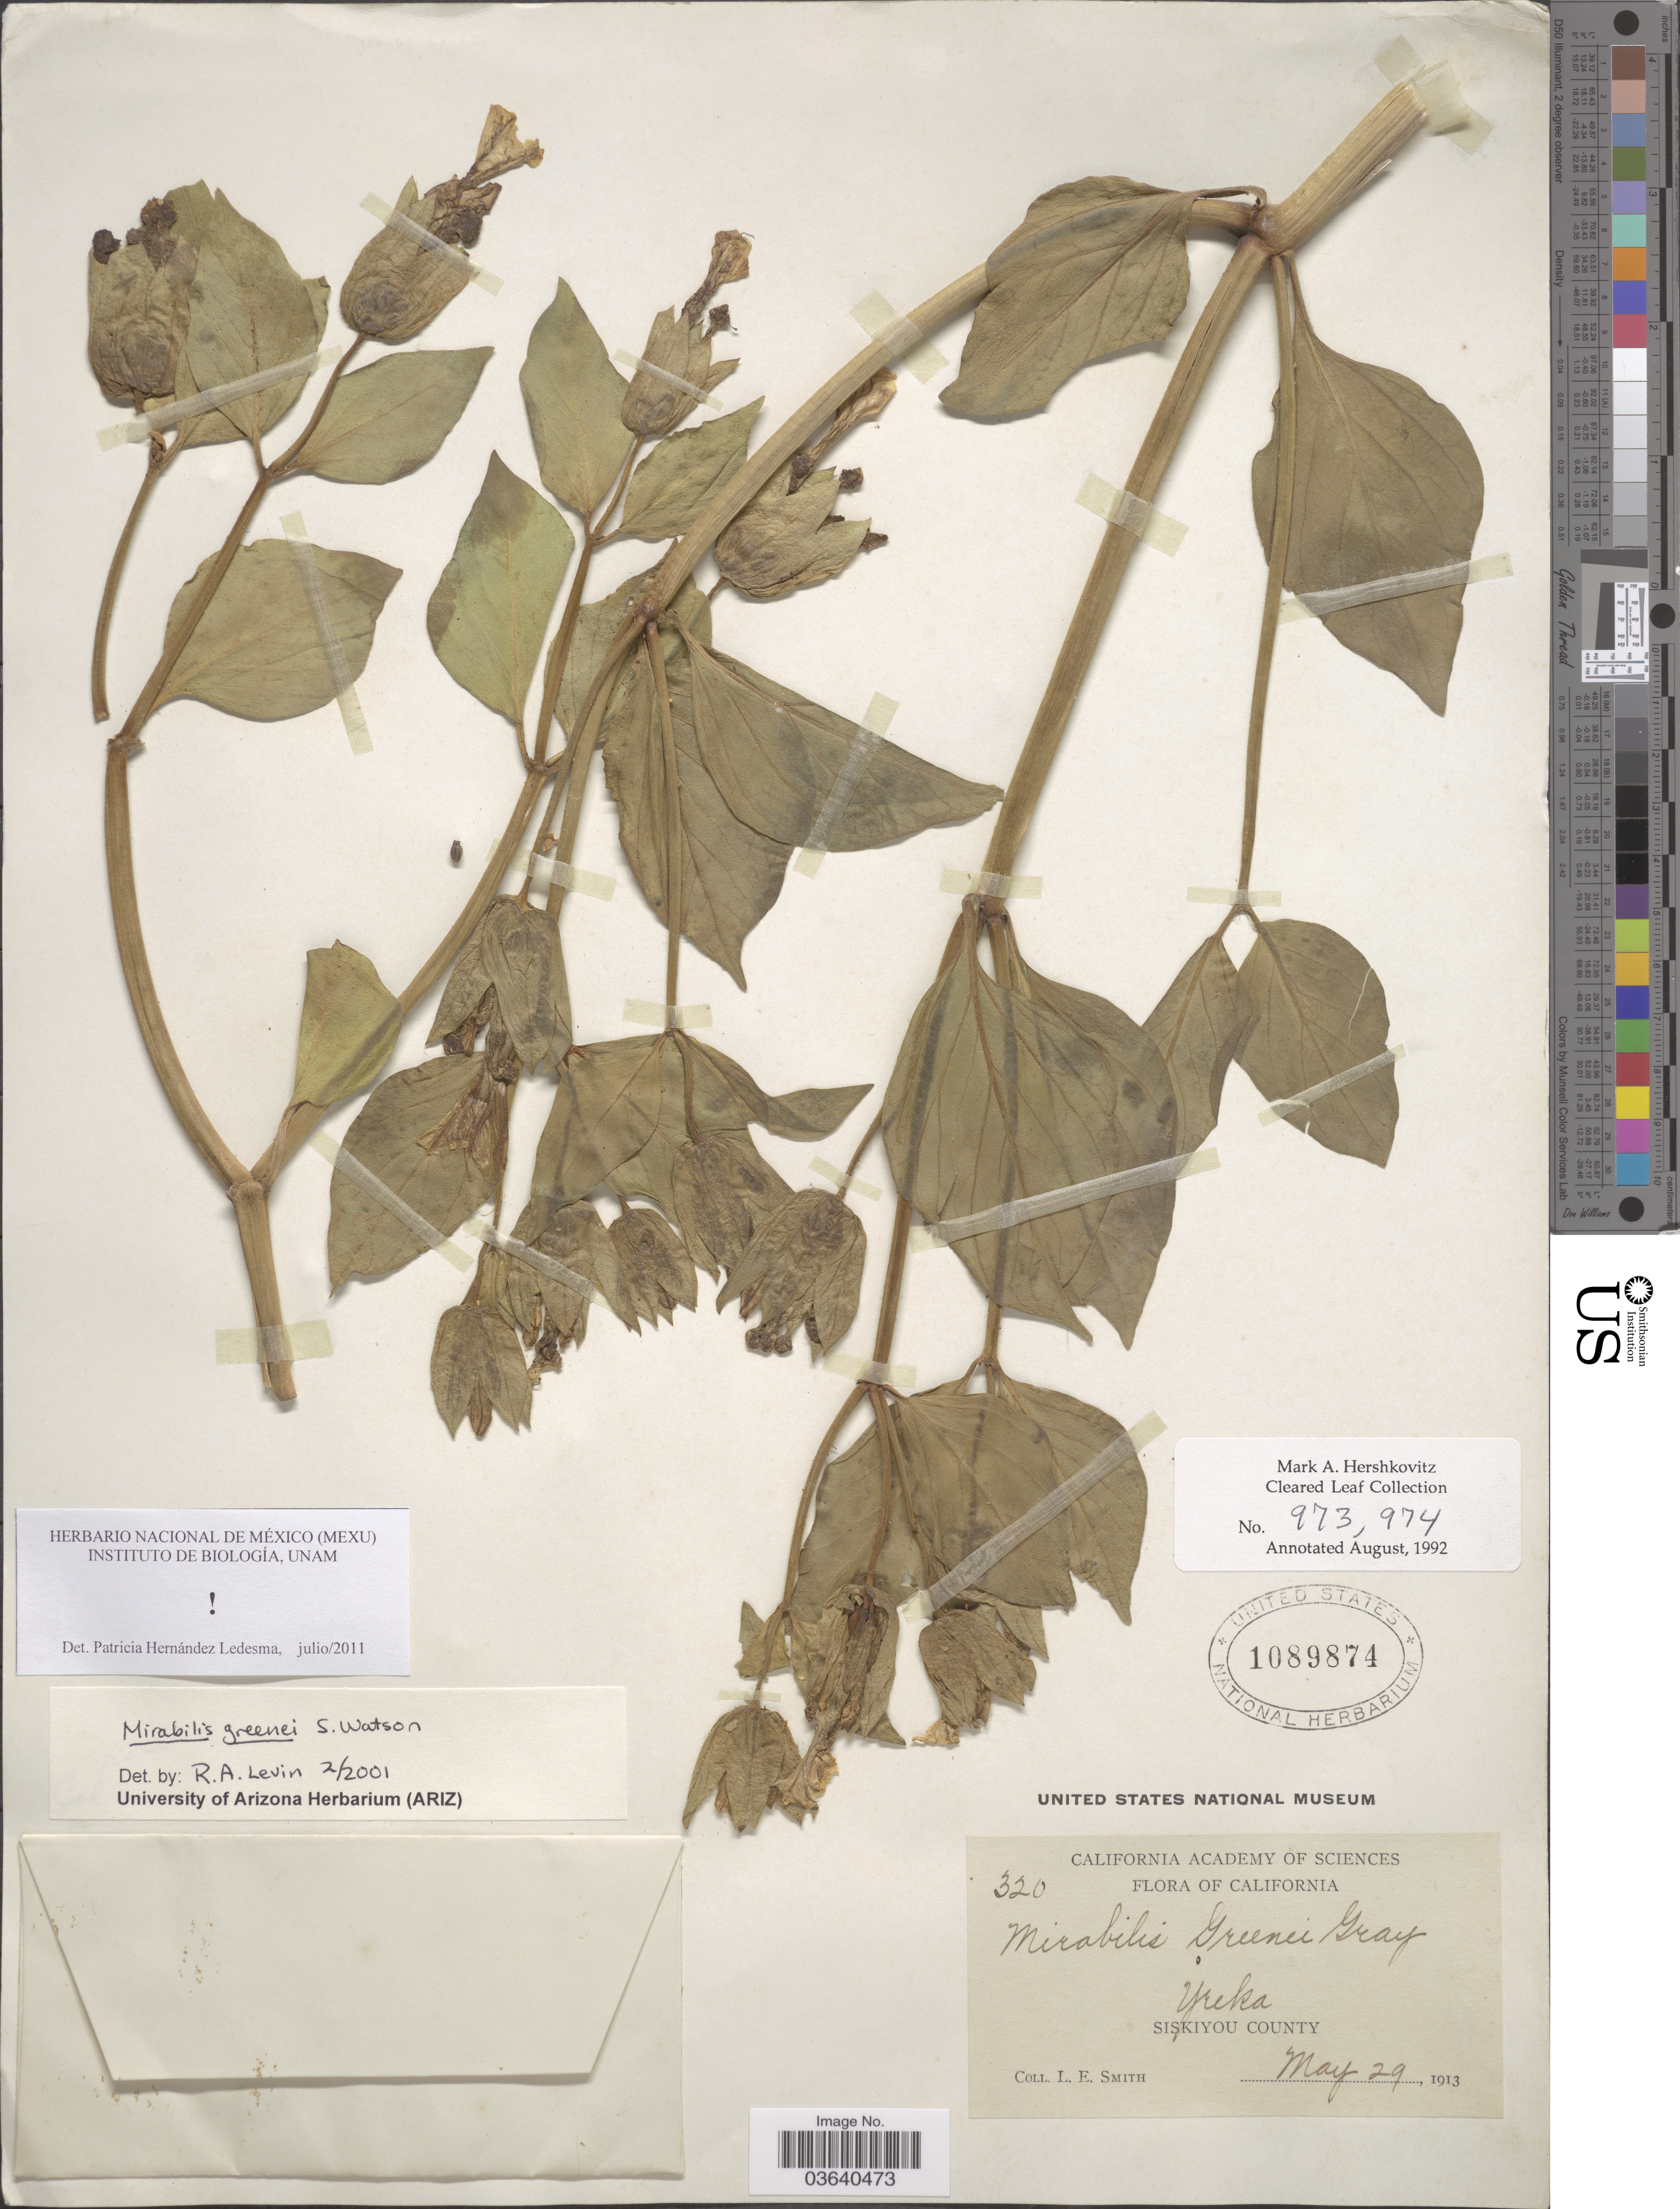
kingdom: Plantae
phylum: Tracheophyta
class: Magnoliopsida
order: Caryophyllales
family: Nyctaginaceae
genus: Mirabilis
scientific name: Mirabilis greenei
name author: S. Watson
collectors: L. E. Smith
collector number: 320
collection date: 1913-05-29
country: United States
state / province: California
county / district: Siskiyou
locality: Yreka. Siskiyou County.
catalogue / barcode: US 1089874